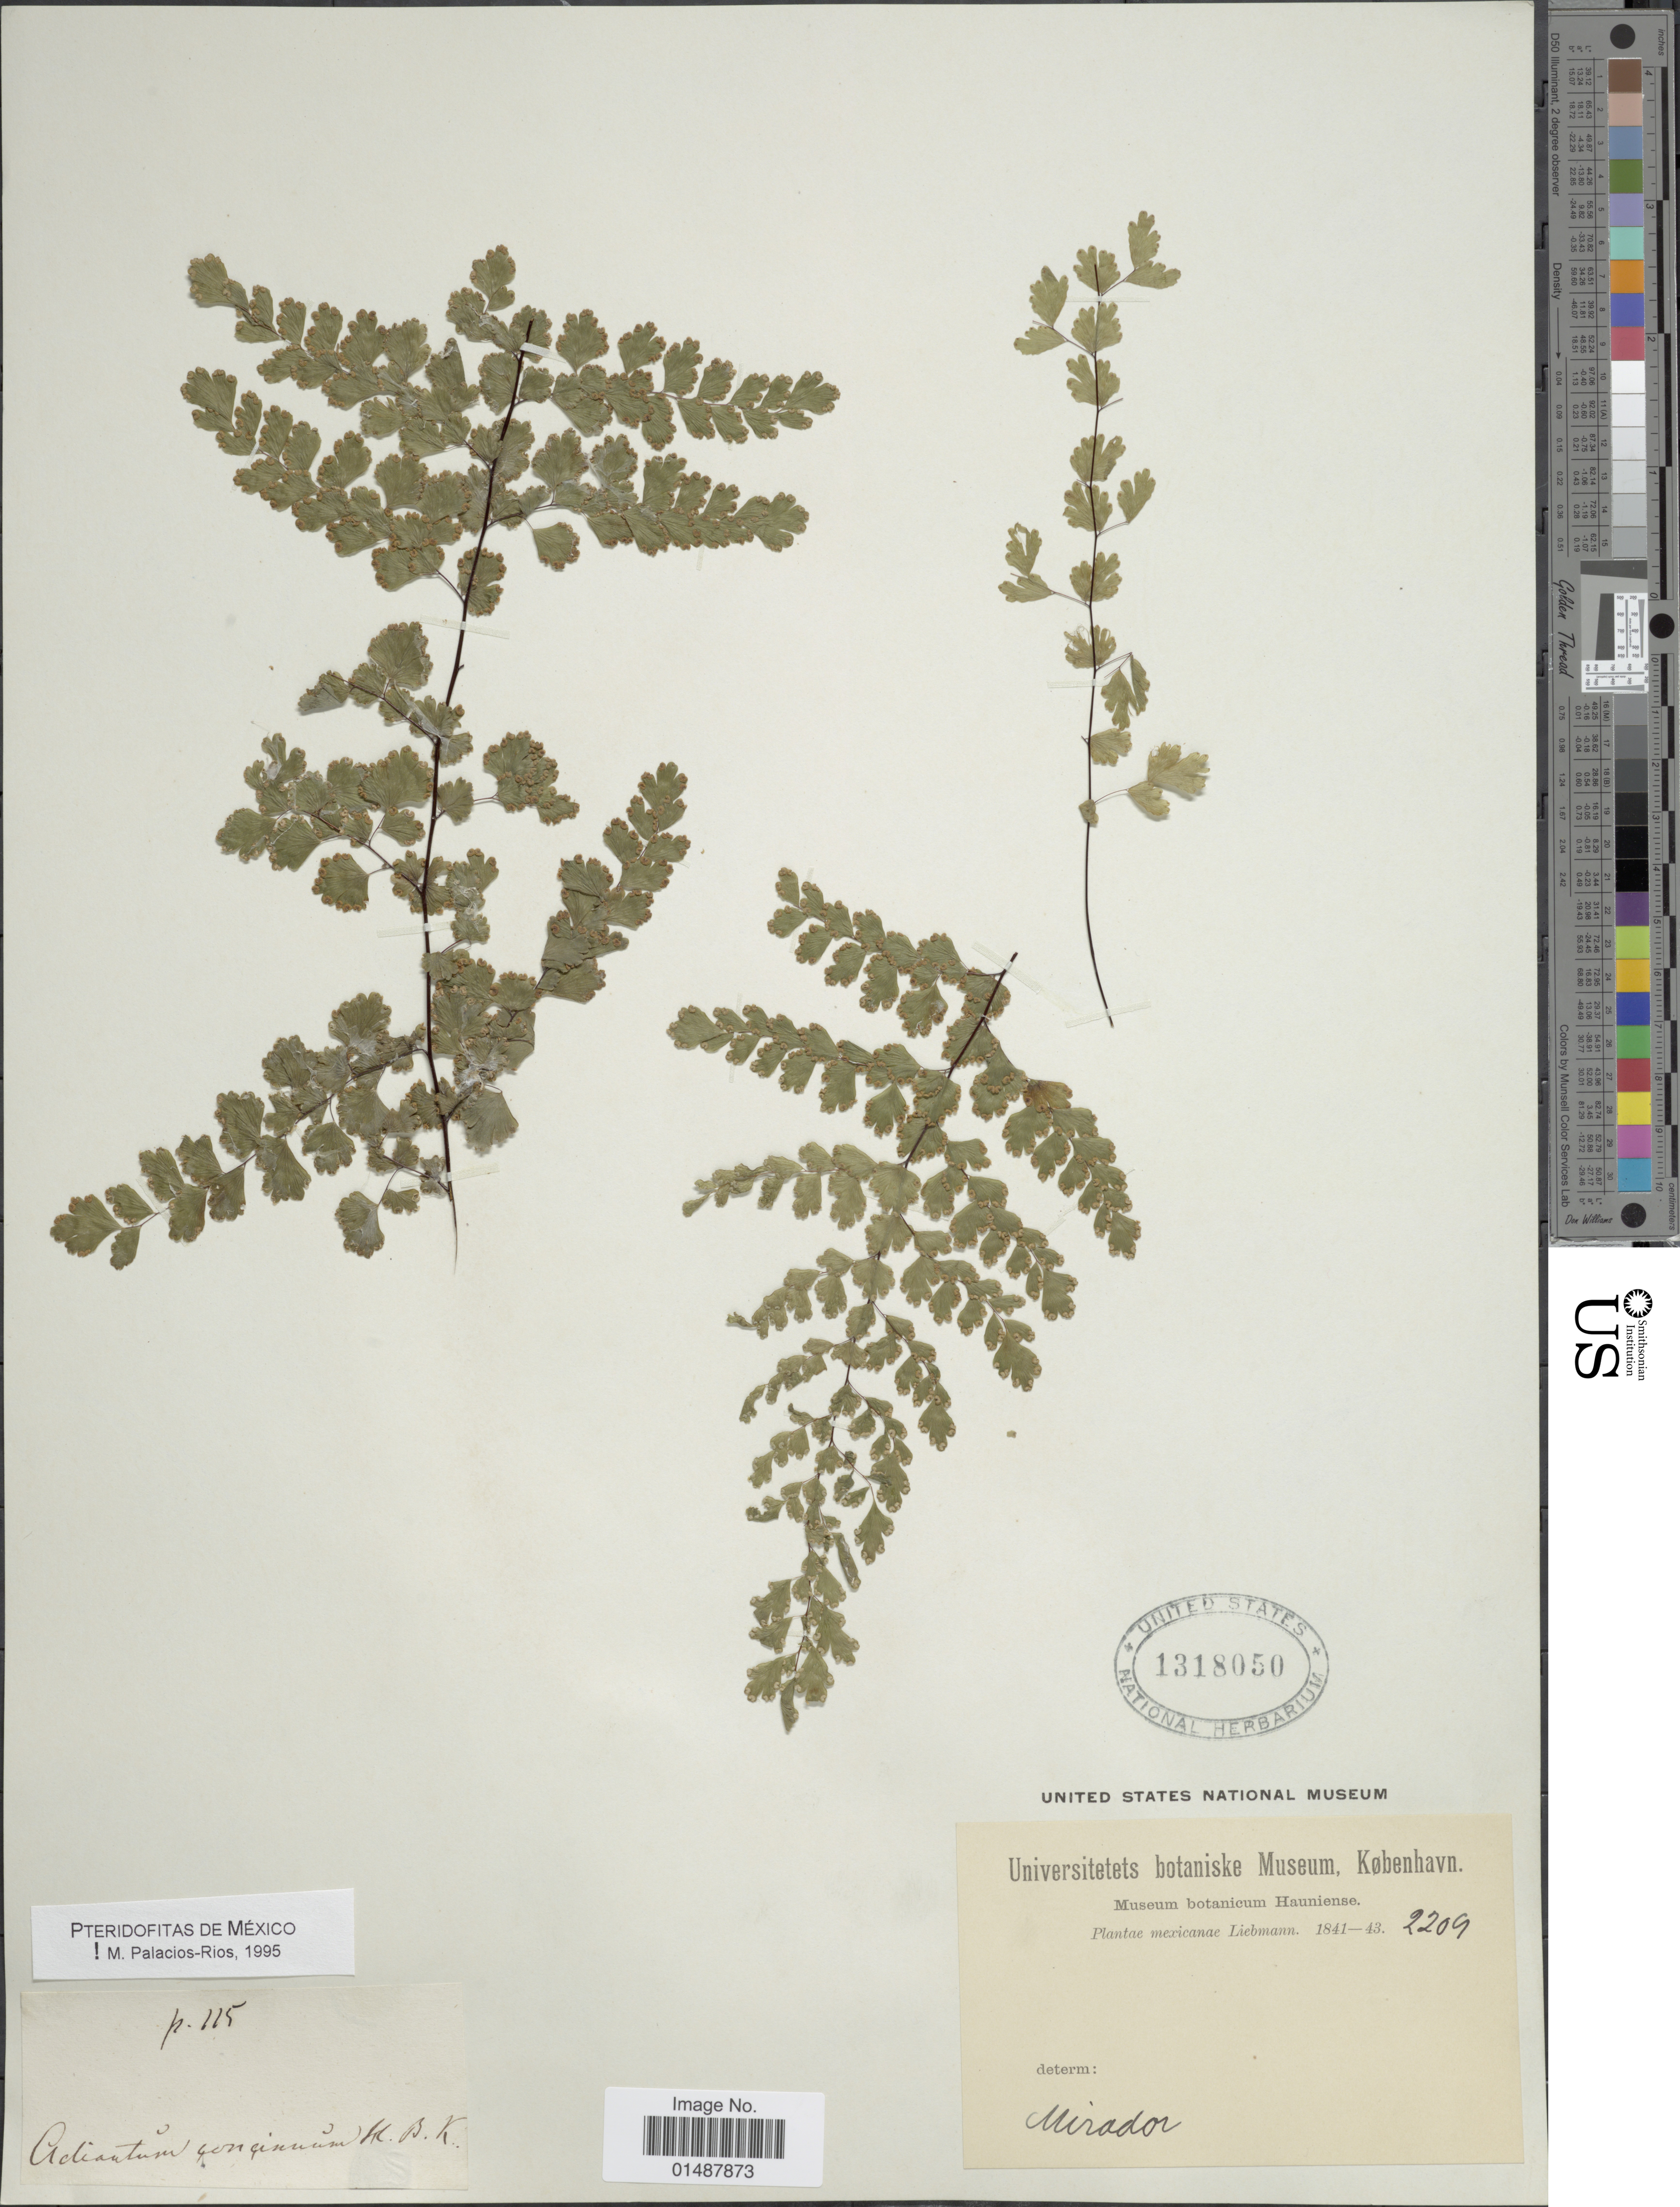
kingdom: Plantae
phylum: Tracheophyta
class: Polypodiopsida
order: Polypodiales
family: Pteridaceae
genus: Adiantum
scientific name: Adiantum concinnum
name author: Humb. & Bonpl. ex Willd.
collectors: Liebmann, --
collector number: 2209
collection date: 1841/1843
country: Mexico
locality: Mirador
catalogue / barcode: US 1318050